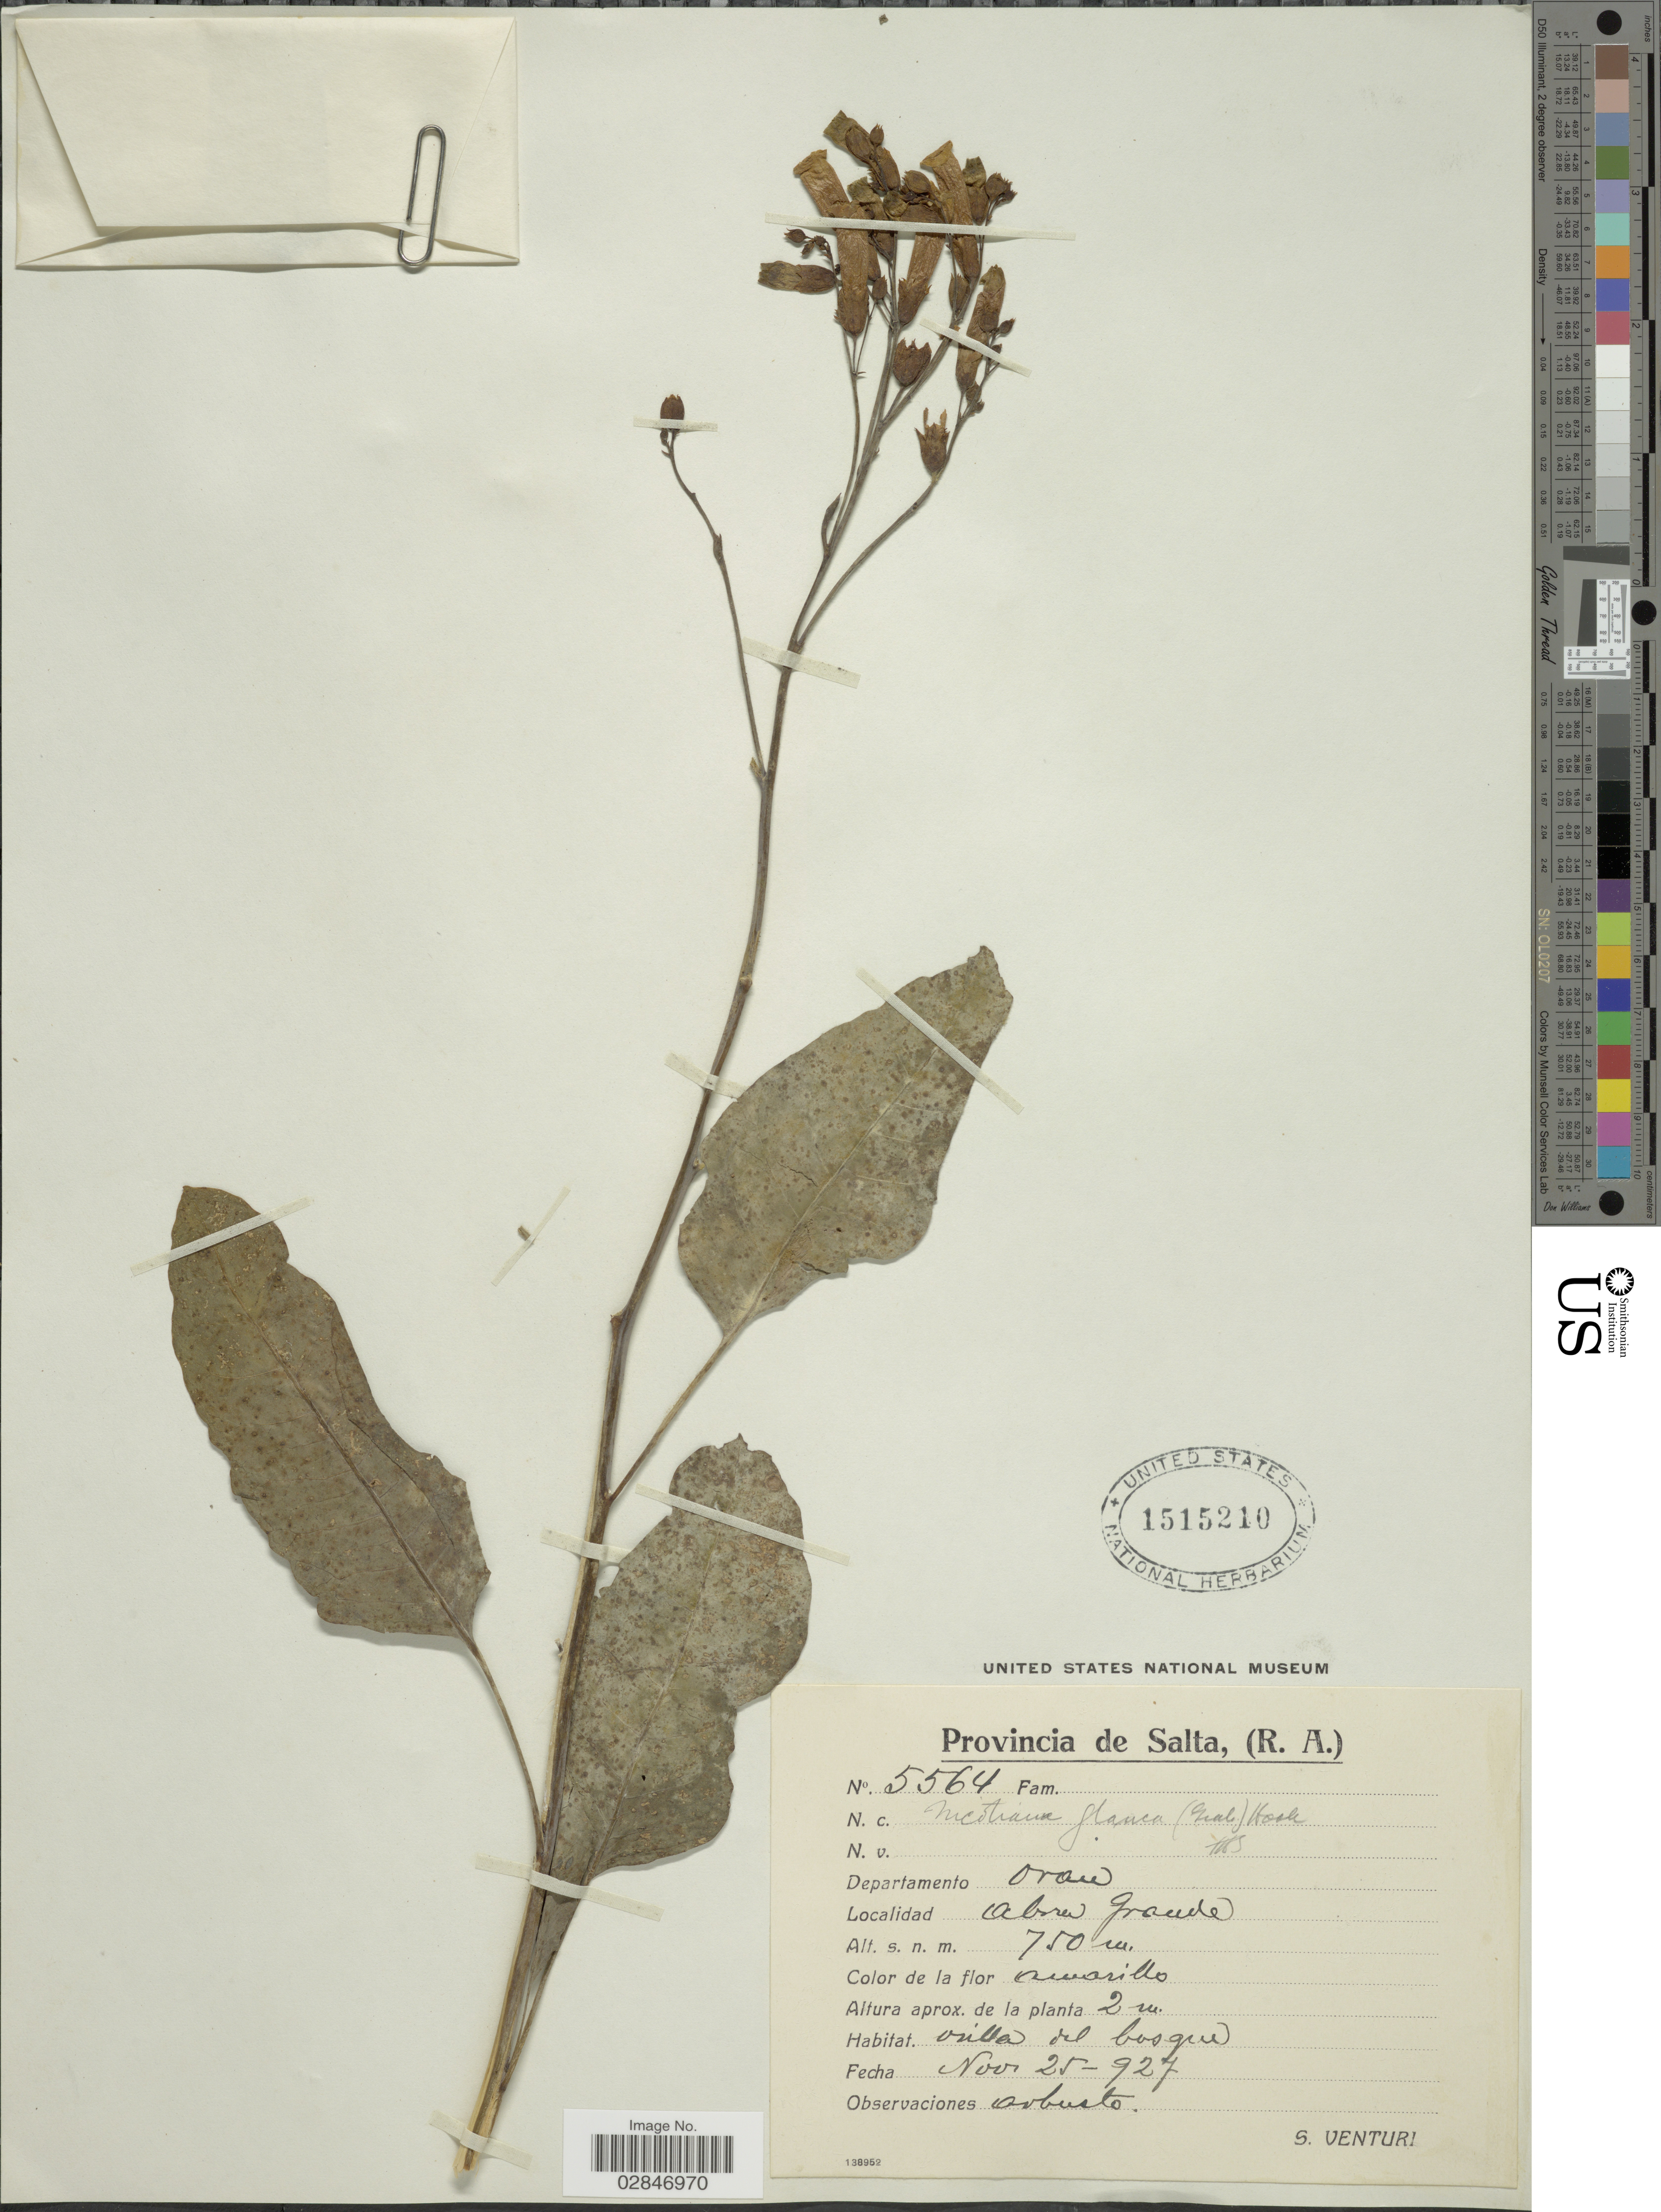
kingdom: Plantae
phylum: Tracheophyta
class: Magnoliopsida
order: Solanales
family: Solanaceae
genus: Nicotiana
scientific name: Nicotiana glauca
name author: Graham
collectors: S. Venturi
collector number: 5564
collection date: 1927-11-25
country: Argentina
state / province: Salta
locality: Provincia de Salta , (R. A.), Departamento Oran, Abra Grande.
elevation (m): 750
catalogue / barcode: US 1515210